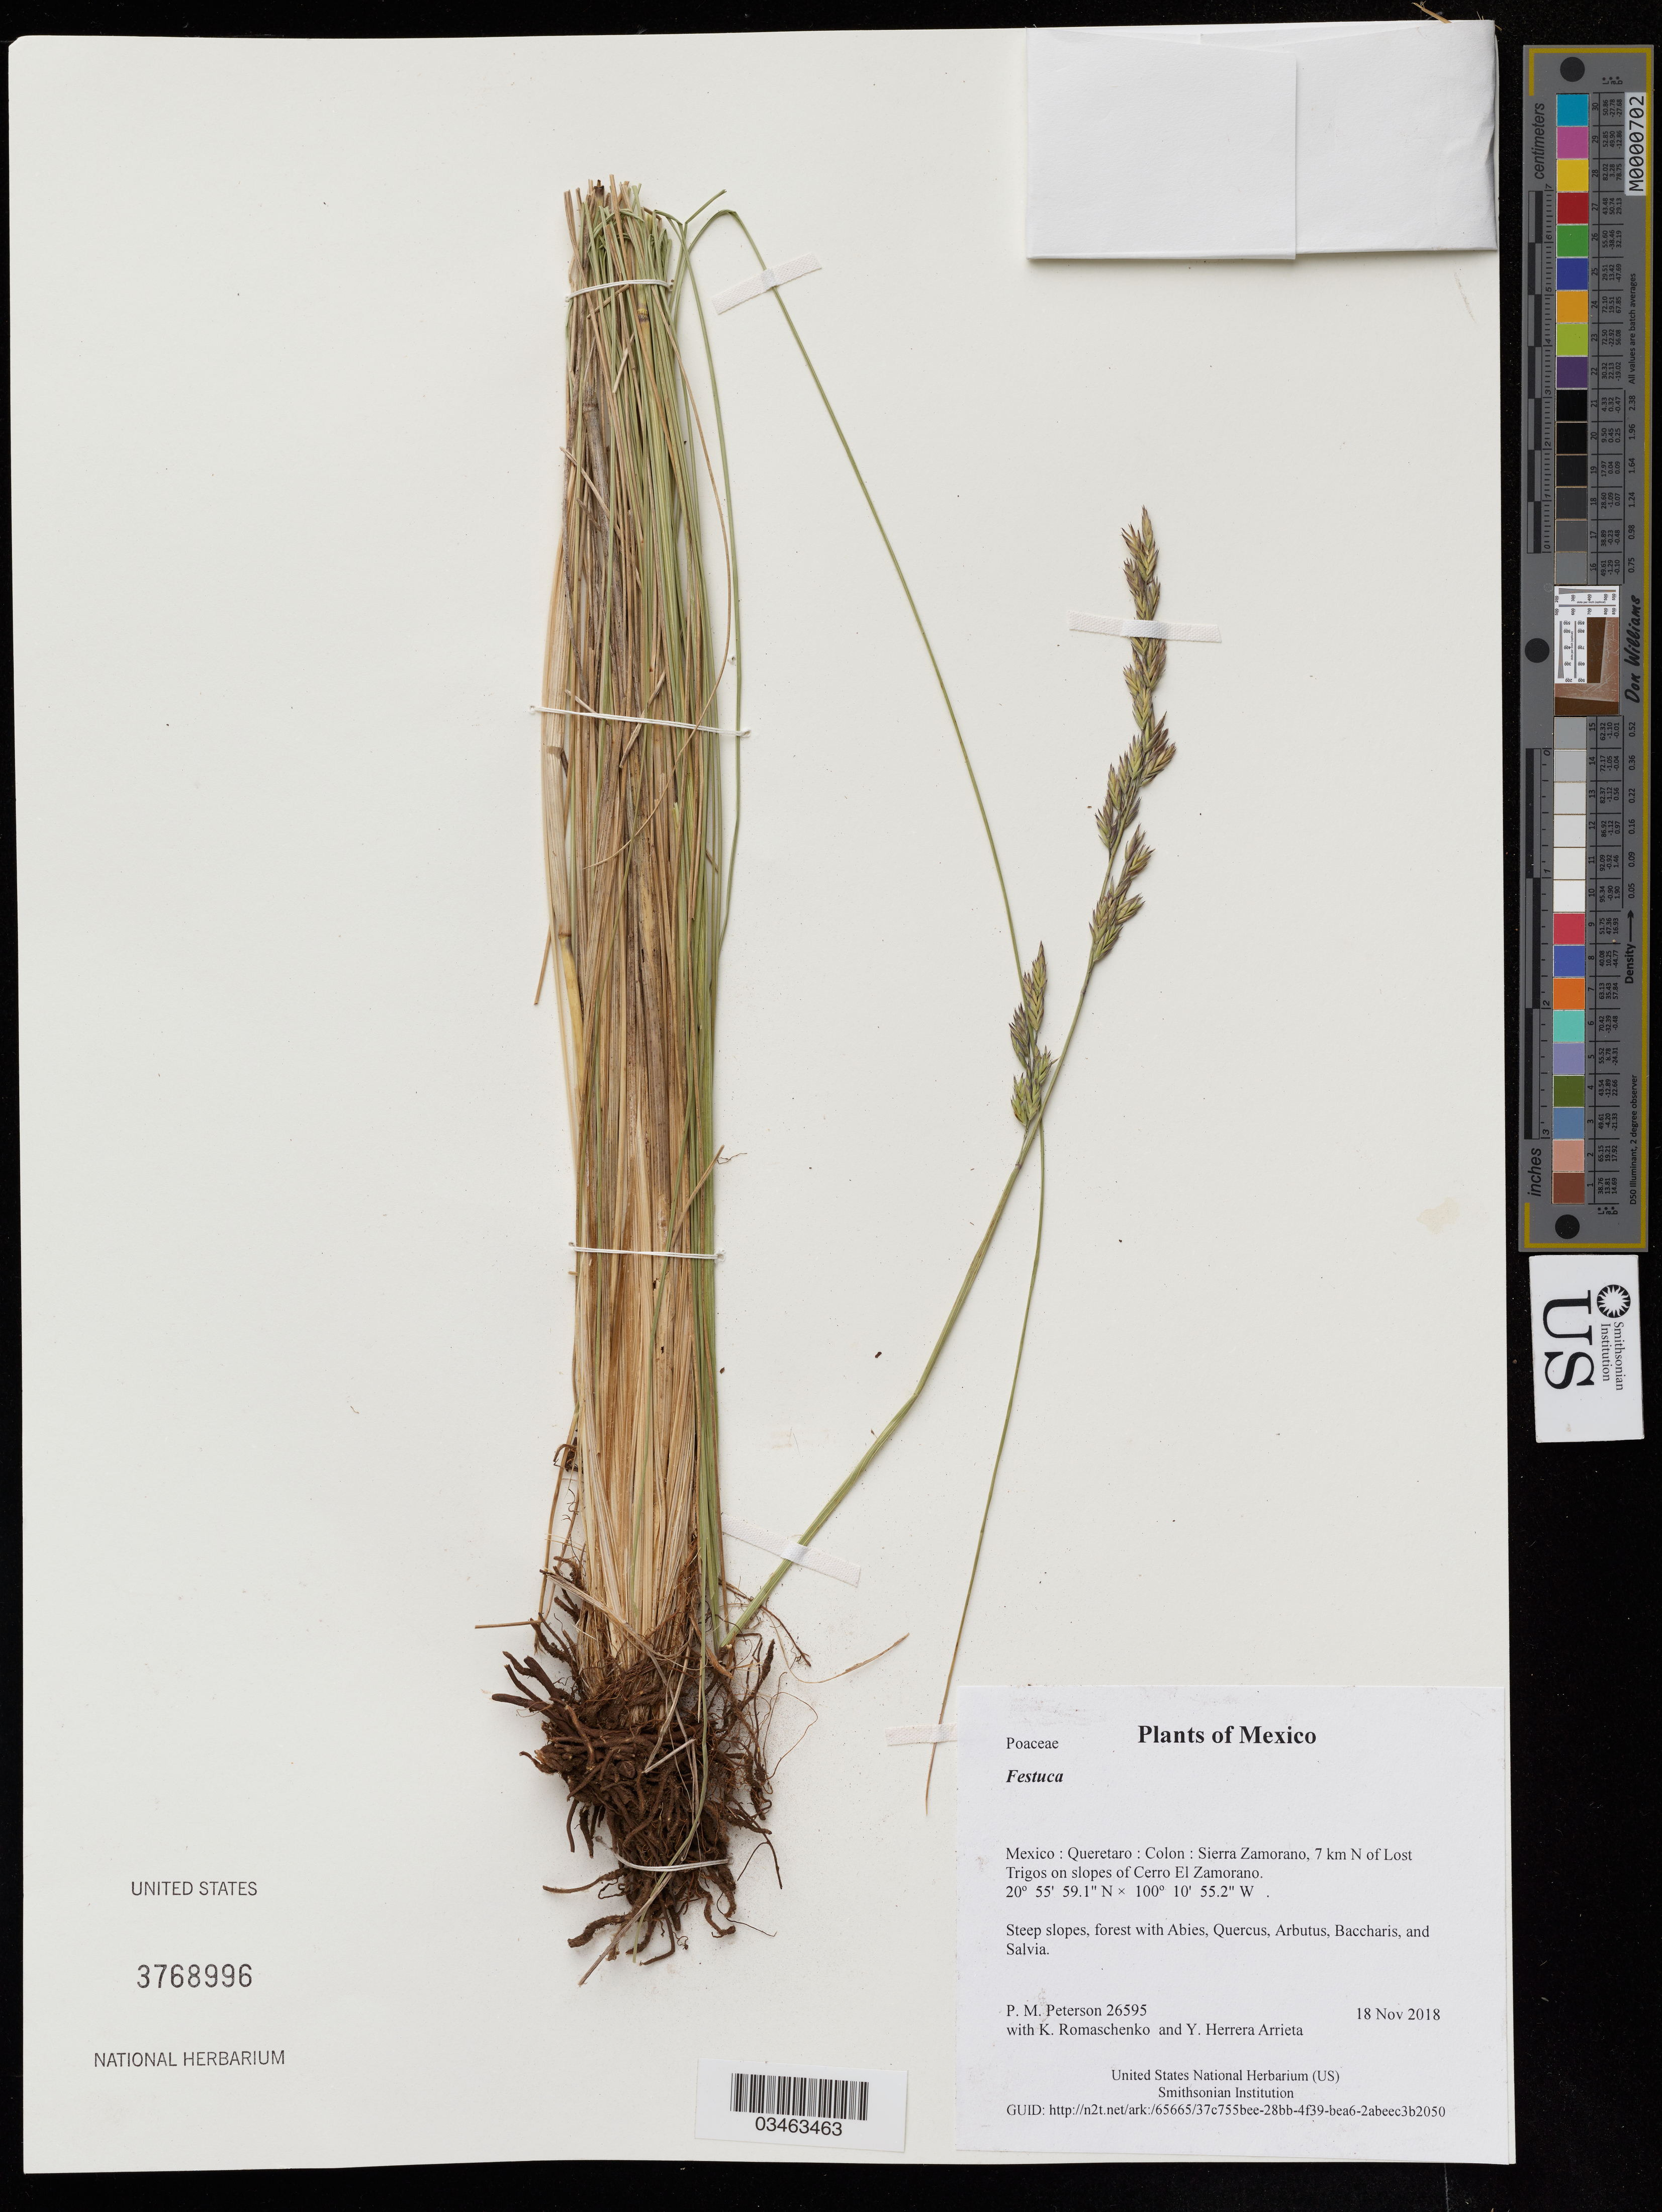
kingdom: Plantae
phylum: Tracheophyta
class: Liliopsida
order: Poales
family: Poaceae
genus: Festuca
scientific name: Festuca sp.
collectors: P. M. Peterson, K. Romaschenko & Y. Herrera Arrieta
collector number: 26595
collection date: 2018-11-18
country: Mexico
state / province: Queretaro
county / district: Colon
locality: Sierra Zamorano, 7 km N of Lost Trigos on slopes of Cerro El Zamorano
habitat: Steep slopes, forest with Abies, Quercus, Arbutus, Baccharis, and Salvia.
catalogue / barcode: US 3768996